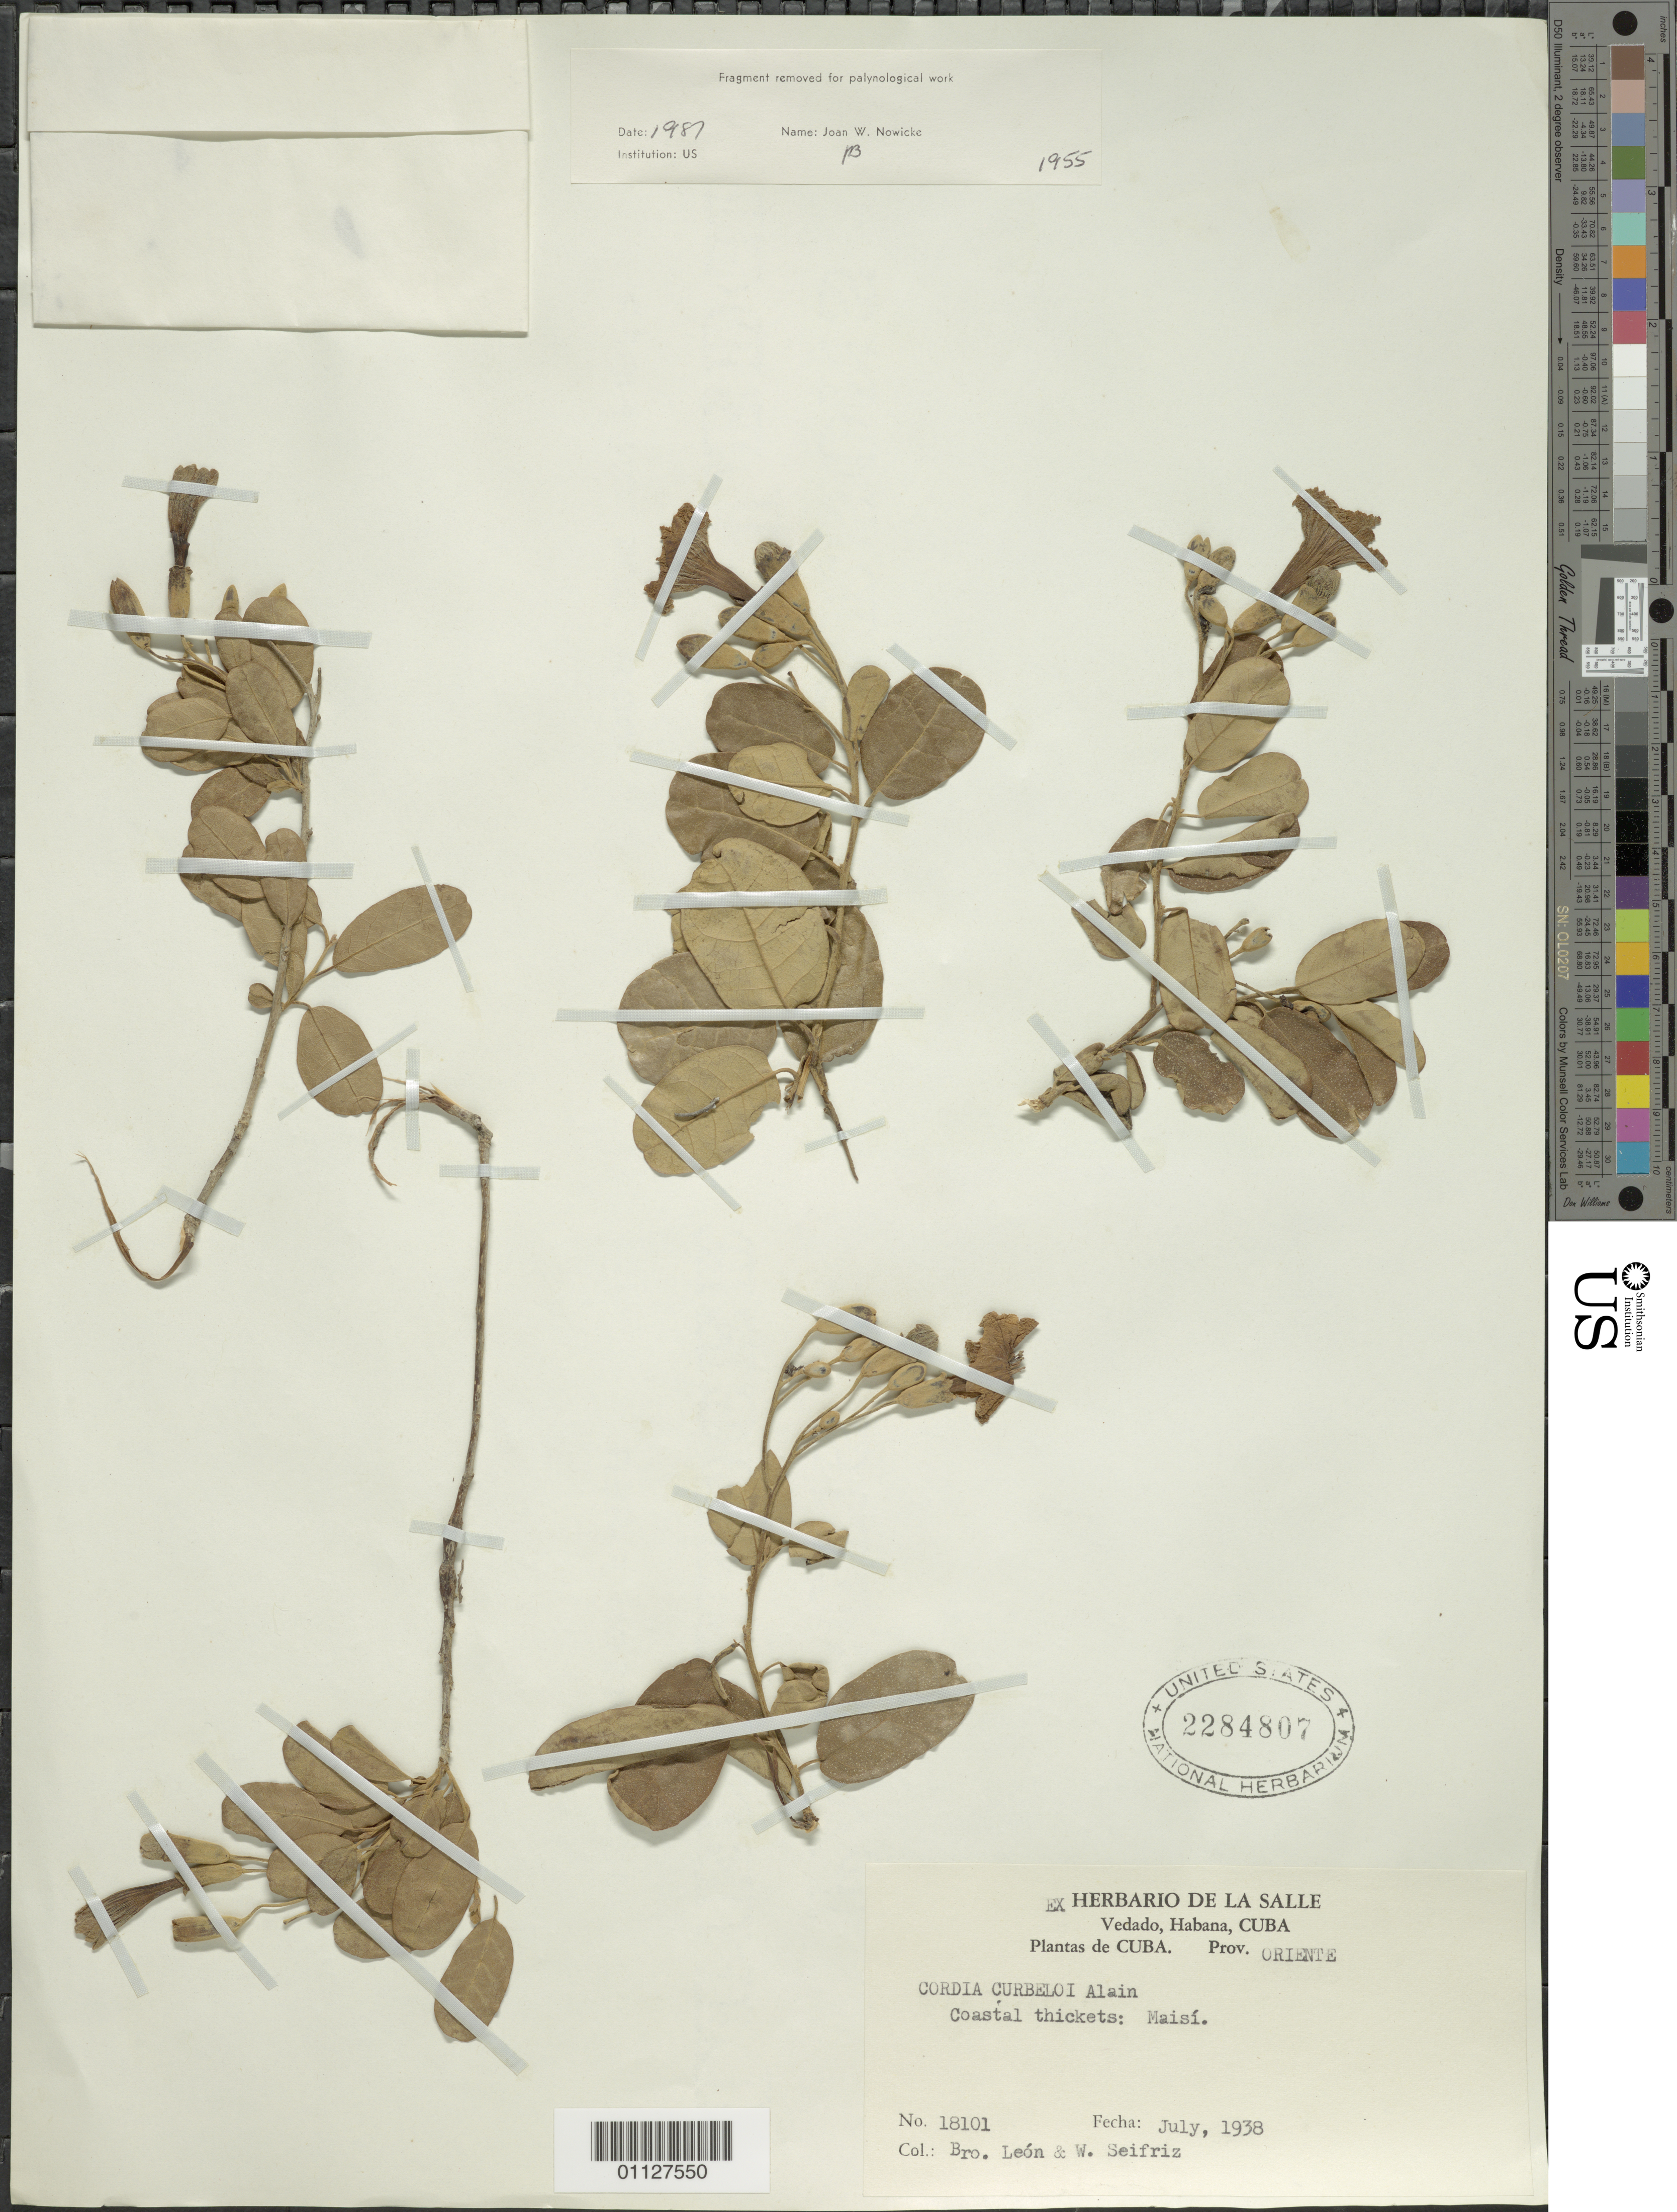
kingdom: Plantae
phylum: Tracheophyta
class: Magnoliopsida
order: Boraginales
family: Cordiaceae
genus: Cordia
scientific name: Cordia curbeloi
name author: Alain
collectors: Bro. León & W. Seifriz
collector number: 18101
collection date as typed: Jul 1938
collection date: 1938-07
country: Cuba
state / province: Guantánamo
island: Cuba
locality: Coastal thickets: Maisi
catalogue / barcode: US 2284807